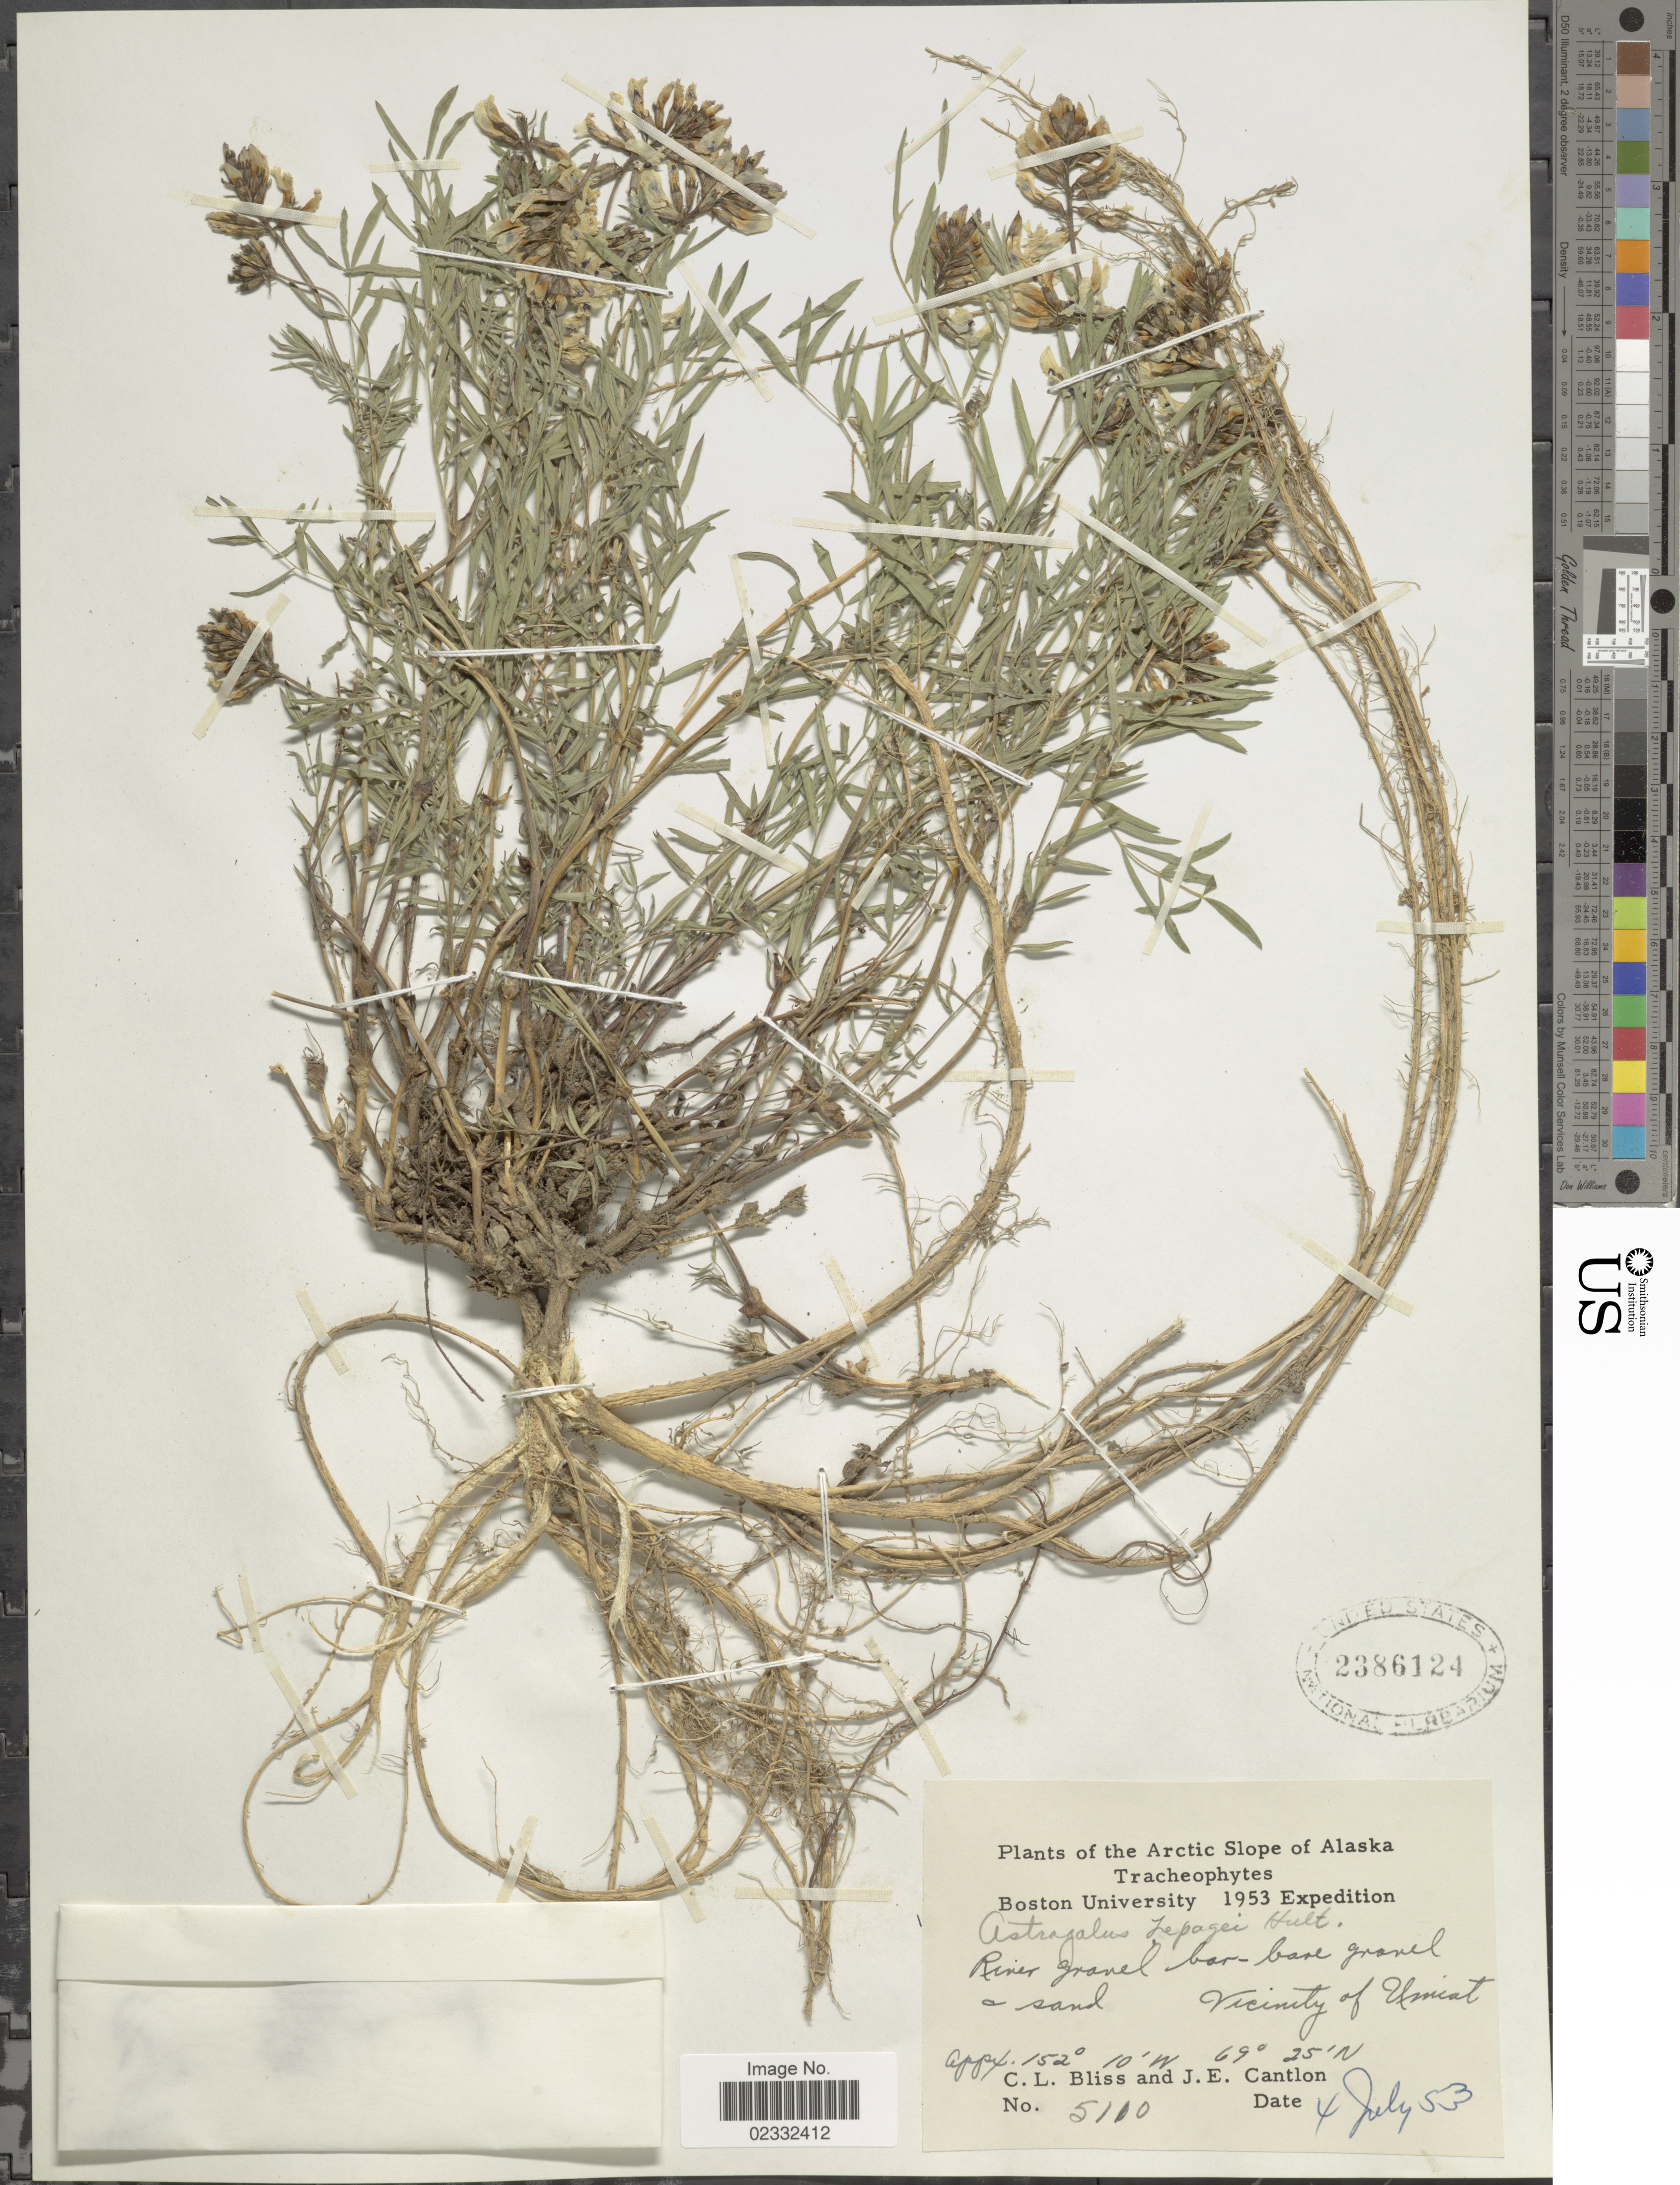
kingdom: Plantae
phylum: Tracheophyta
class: Magnoliopsida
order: Fabales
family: Fabaceae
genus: Astragalus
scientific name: Astragalus lepagei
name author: Hultén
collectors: C. Bliss & J. Cantlon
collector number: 5100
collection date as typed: Transcribed d/m/y: 4/7/53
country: United States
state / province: Alaska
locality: Arctic Slope of Alaska. Vicinity of Umiat.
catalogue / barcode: US 2386124